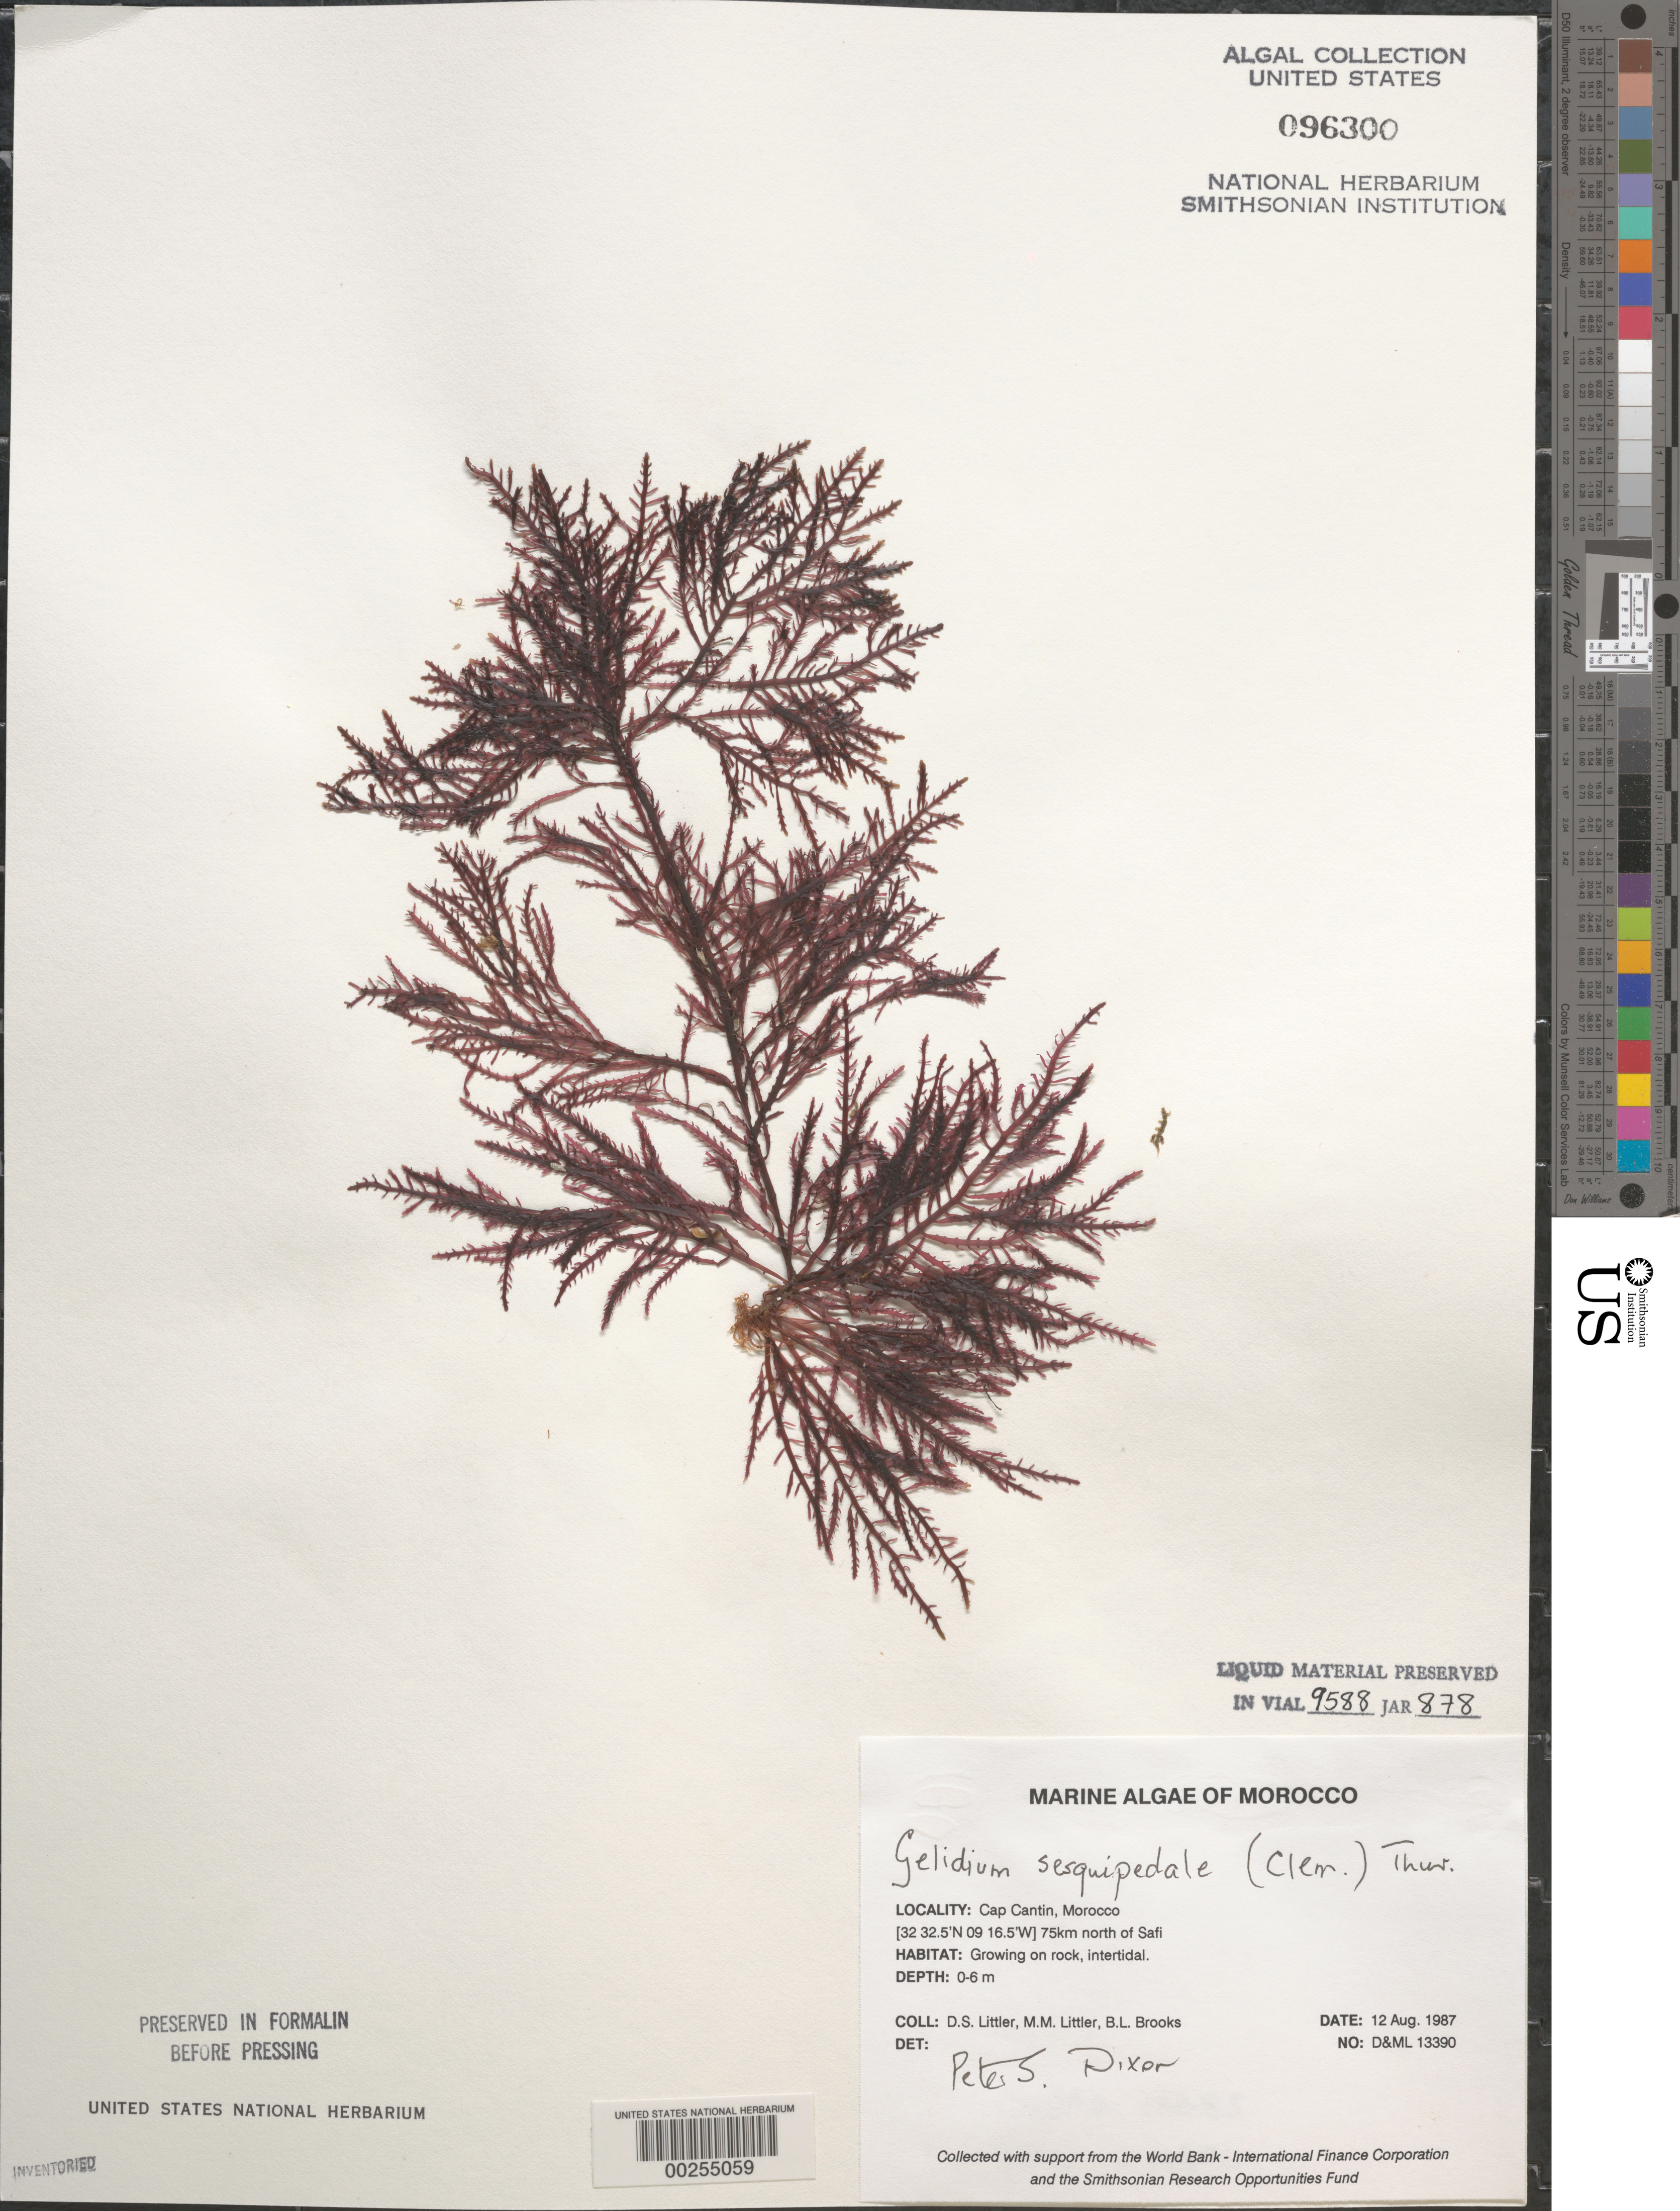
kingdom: Plantae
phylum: Rhodophyta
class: Florideophyceae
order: Gelidiales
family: Gelidiaceae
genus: Gelidium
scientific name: Gelidium corneum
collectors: D. S. Littler, M. M. Littler & B. Brooks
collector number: D&ML 13390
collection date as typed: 12 Aug 1987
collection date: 1987-08-12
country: Morocco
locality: Cap Cantin, 75 km north of Safi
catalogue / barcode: US 96300